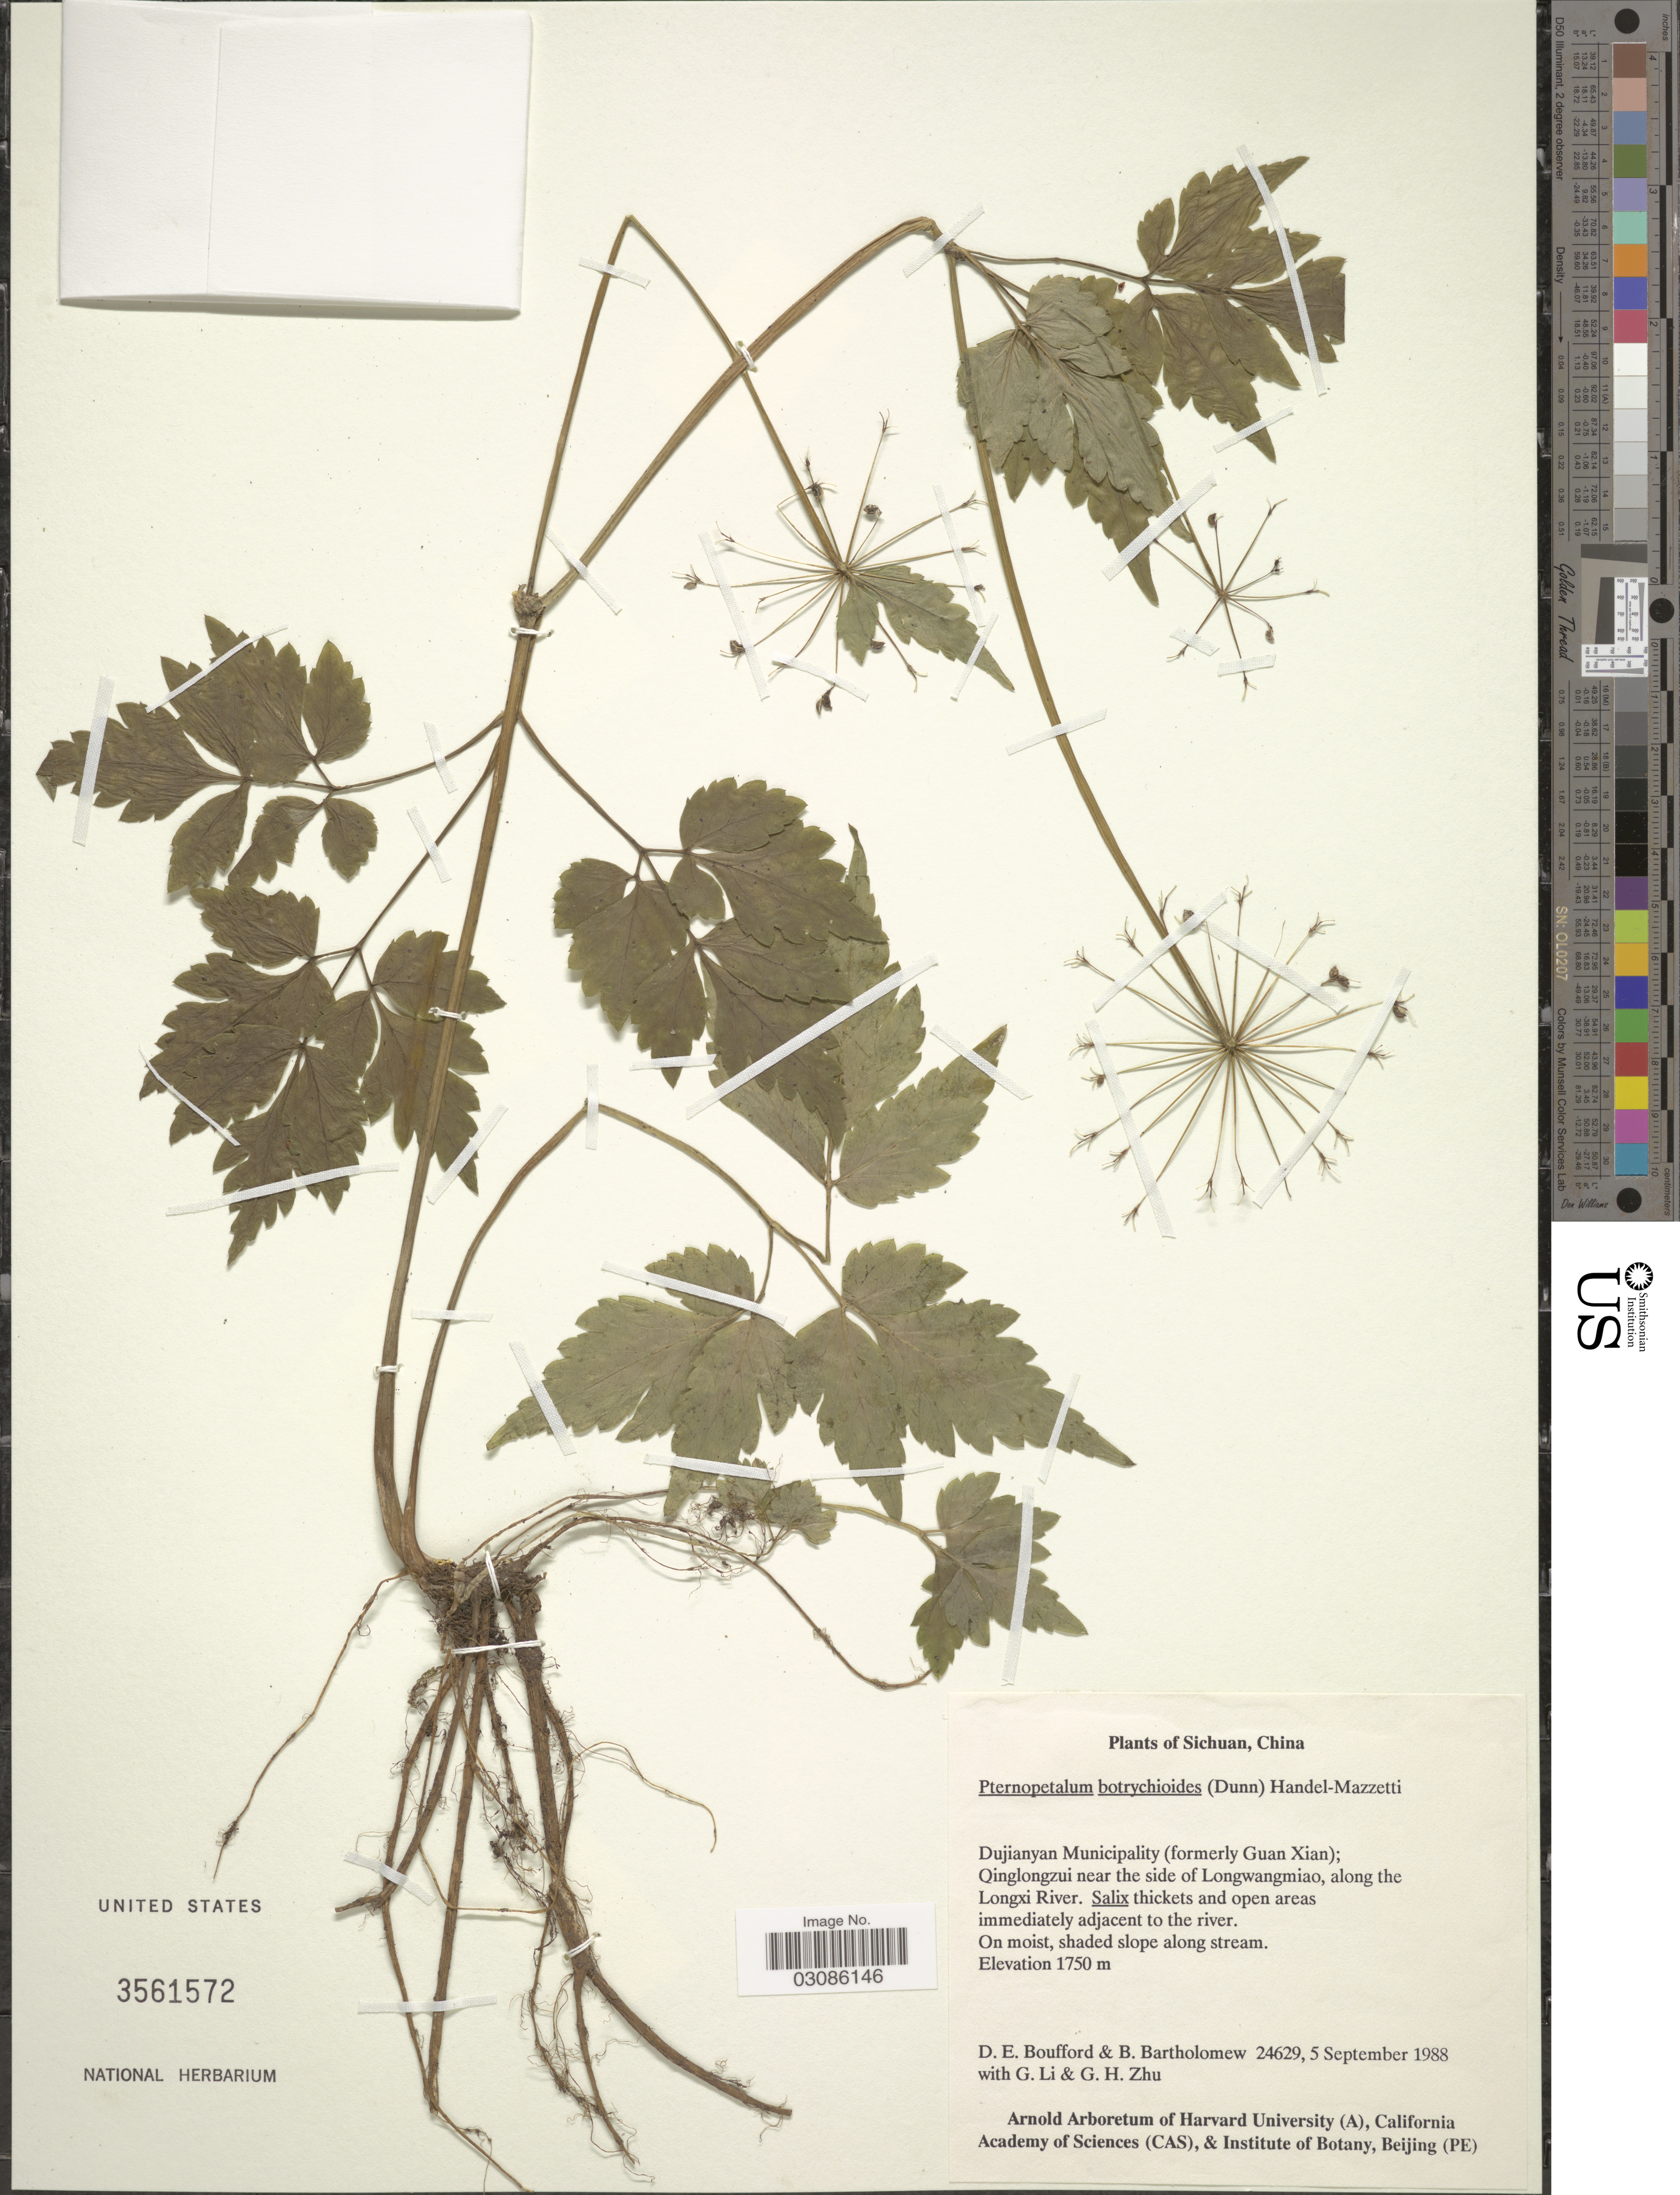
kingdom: Plantae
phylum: Tracheophyta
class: Magnoliopsida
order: Apiales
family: Apiaceae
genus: Pternopetalum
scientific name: Pternopetalum botrychioides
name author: (Dunn) Hand.-Mazz.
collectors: D. E. Boufford, B. Bartholomew, G. Li & G. H. Zhu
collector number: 24629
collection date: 1988-09-05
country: China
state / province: Sichuan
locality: Dujianyan Municipality (formerly Guan Xian); Qinglongzui near the side of Longwangmiao, along the Longxi River.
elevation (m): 1750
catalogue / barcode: US 3561572